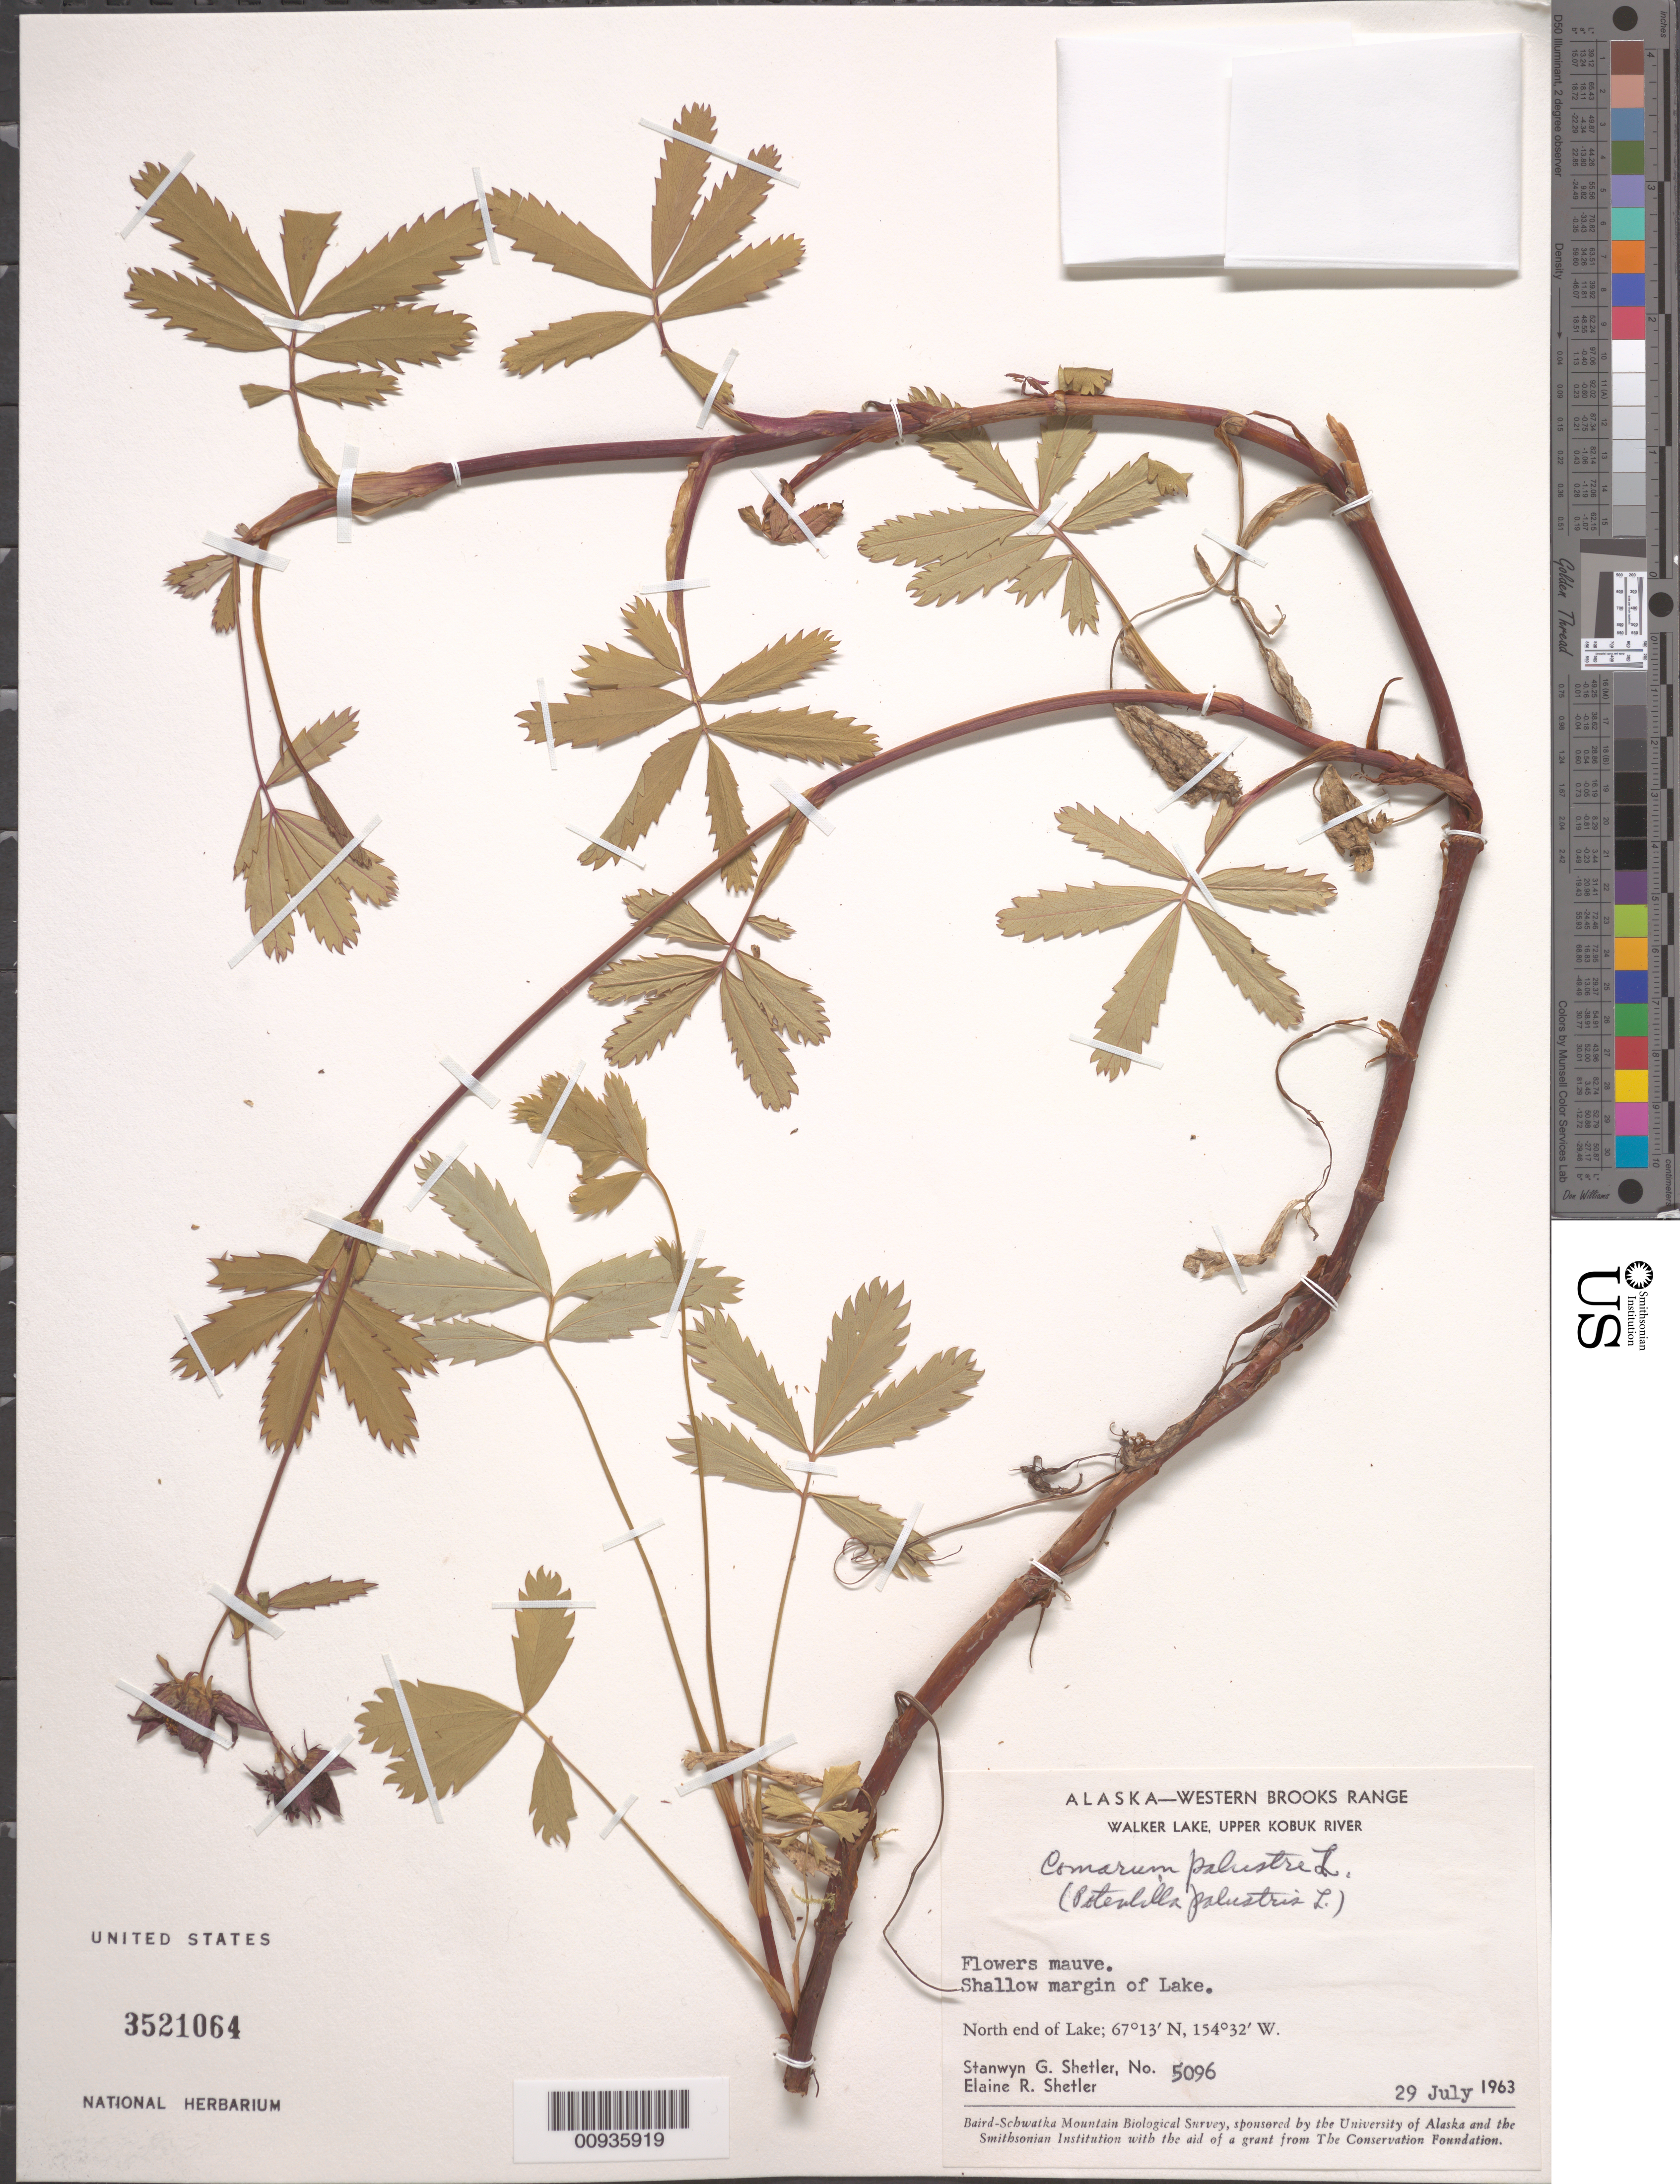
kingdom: Plantae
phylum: Tracheophyta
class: Magnoliopsida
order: Rosales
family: Rosaceae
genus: Comarum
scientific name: Comarum palustre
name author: L.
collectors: S. Shetler & E. R. Shetler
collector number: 5096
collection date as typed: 29 Jul 1963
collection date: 1963-07-29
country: United States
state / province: Alaska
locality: North end of Walker Lake. Western Brooks Range, Upper Kobuk River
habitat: Shallow margin of Lake.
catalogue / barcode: US 3521064